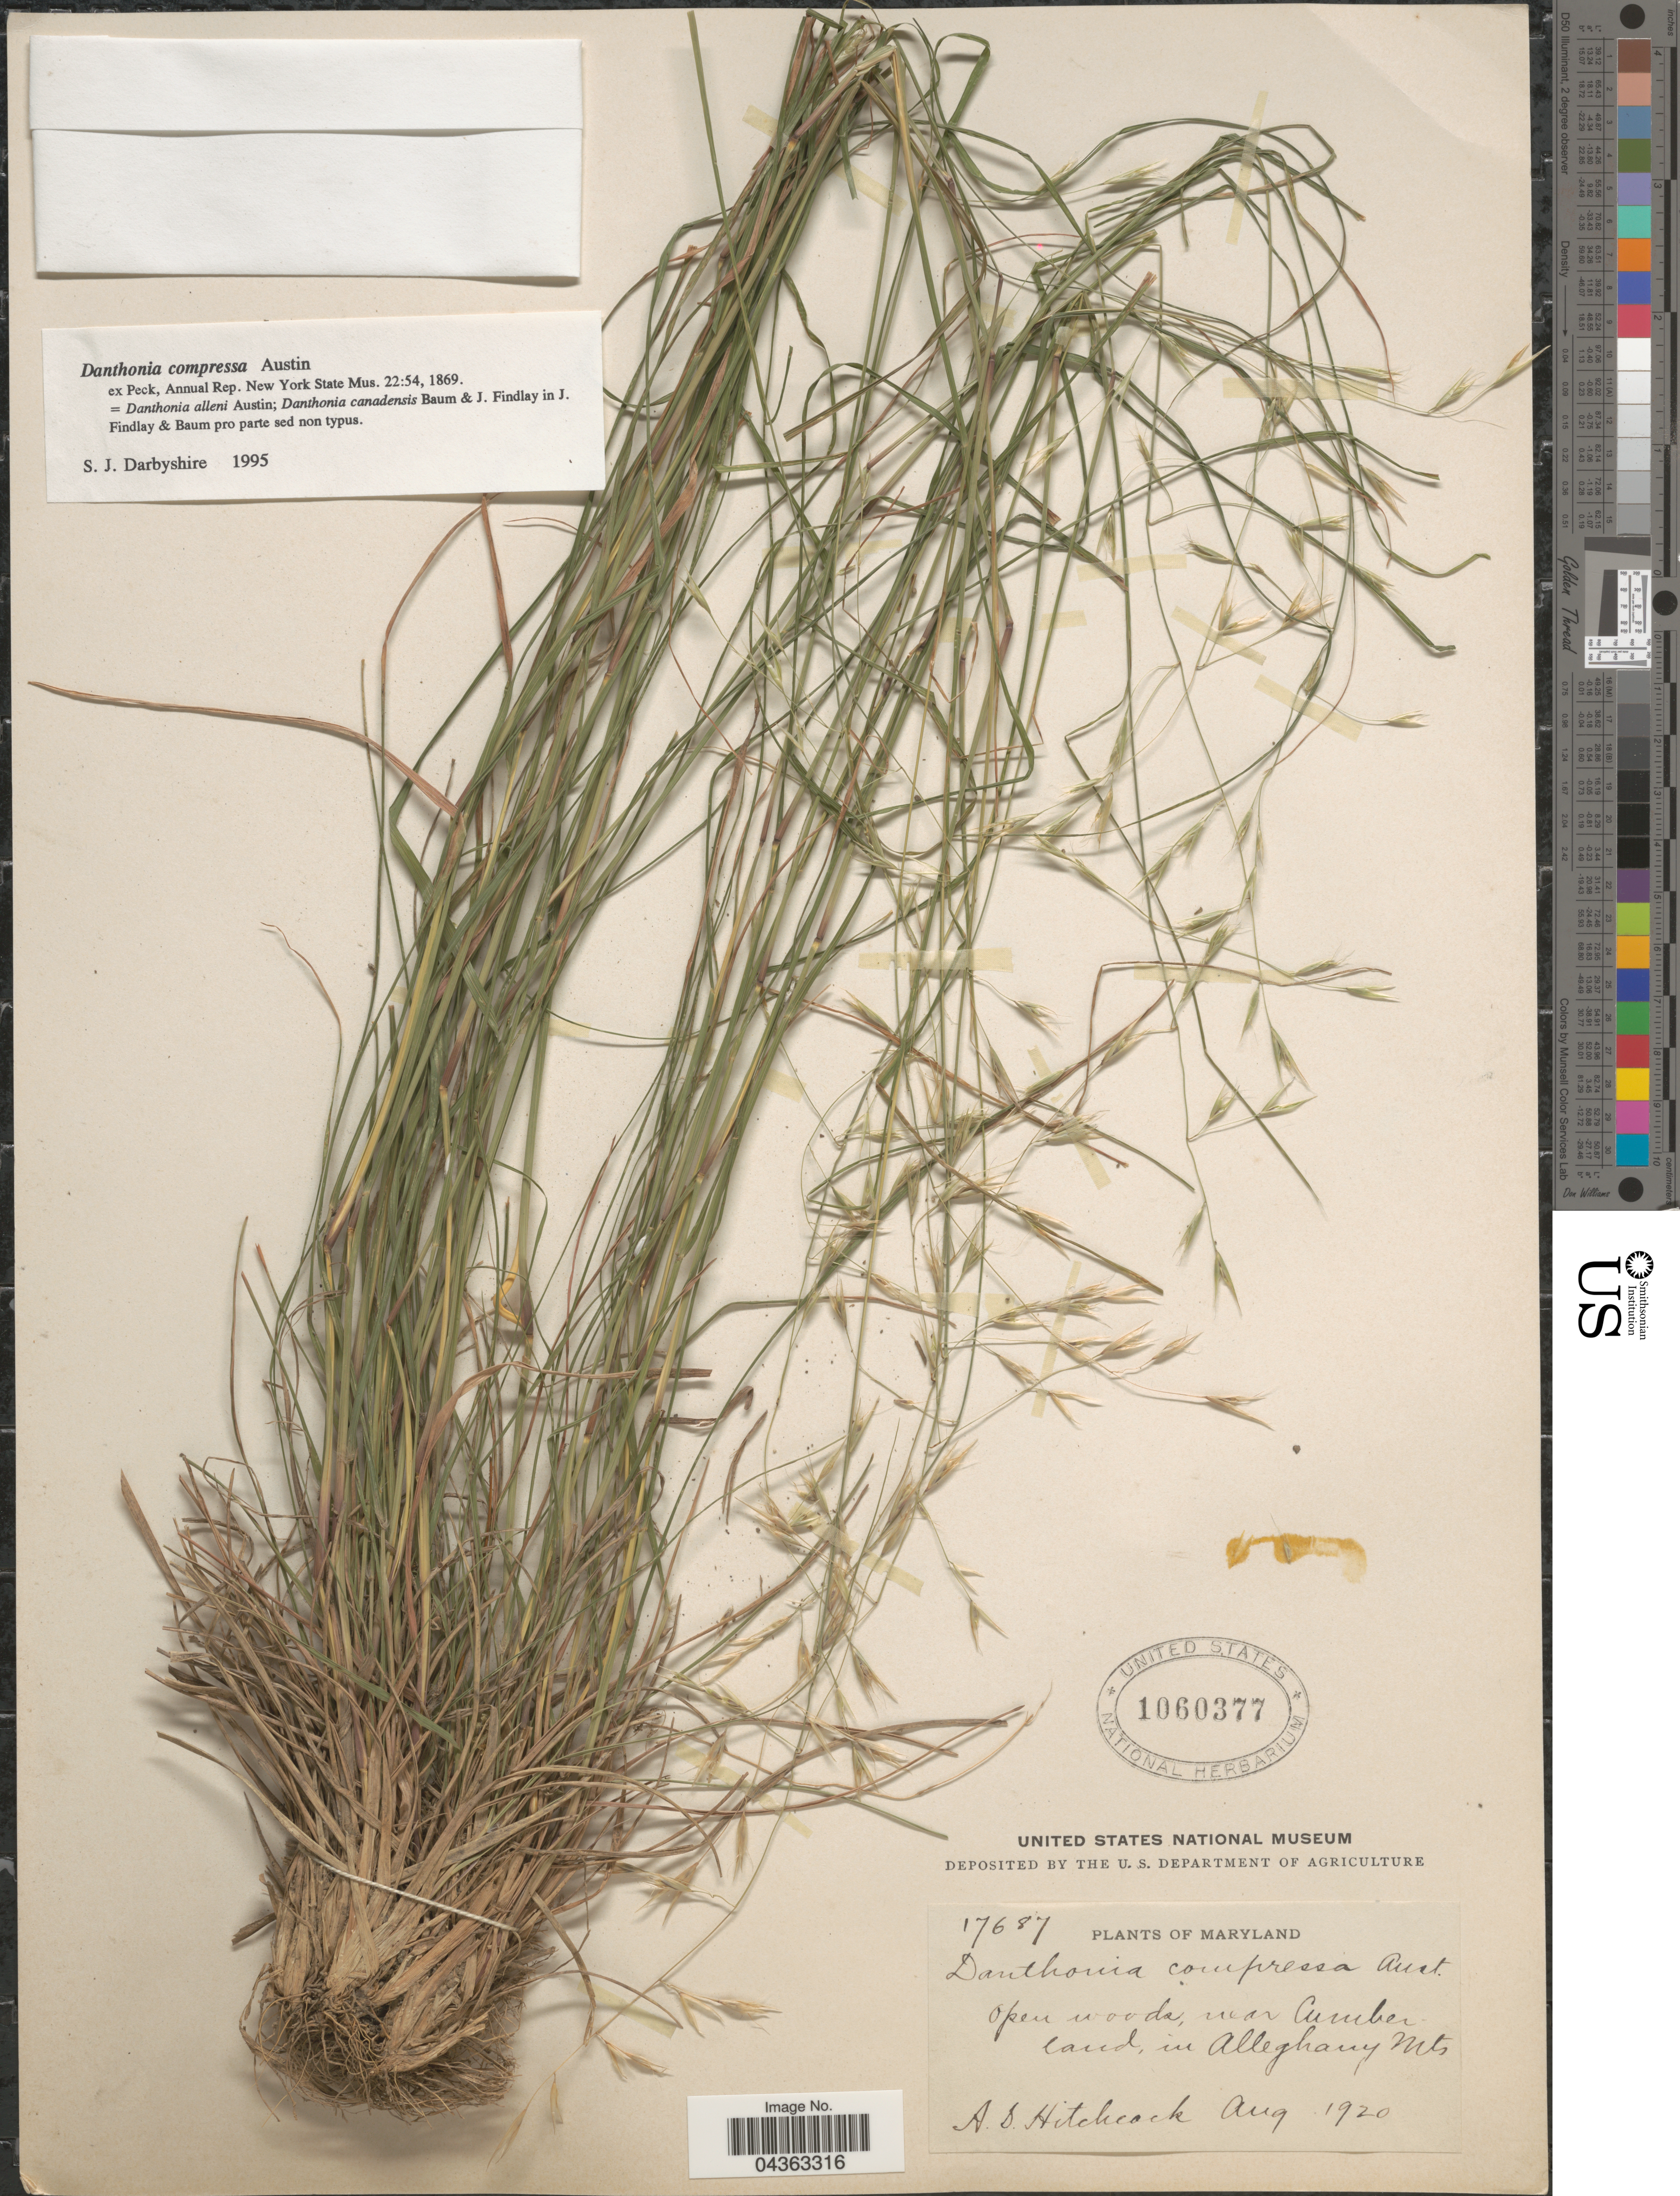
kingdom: Plantae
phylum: Tracheophyta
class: Liliopsida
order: Poales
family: Poaceae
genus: Danthonia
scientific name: Danthonia compressa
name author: Austin in F. Peck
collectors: A. S. Hitchcock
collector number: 17687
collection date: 1920-08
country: United States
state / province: Maryland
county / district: Allegany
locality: Open woods, near Cumberland, in Alleghany Mts.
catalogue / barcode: US 1060377